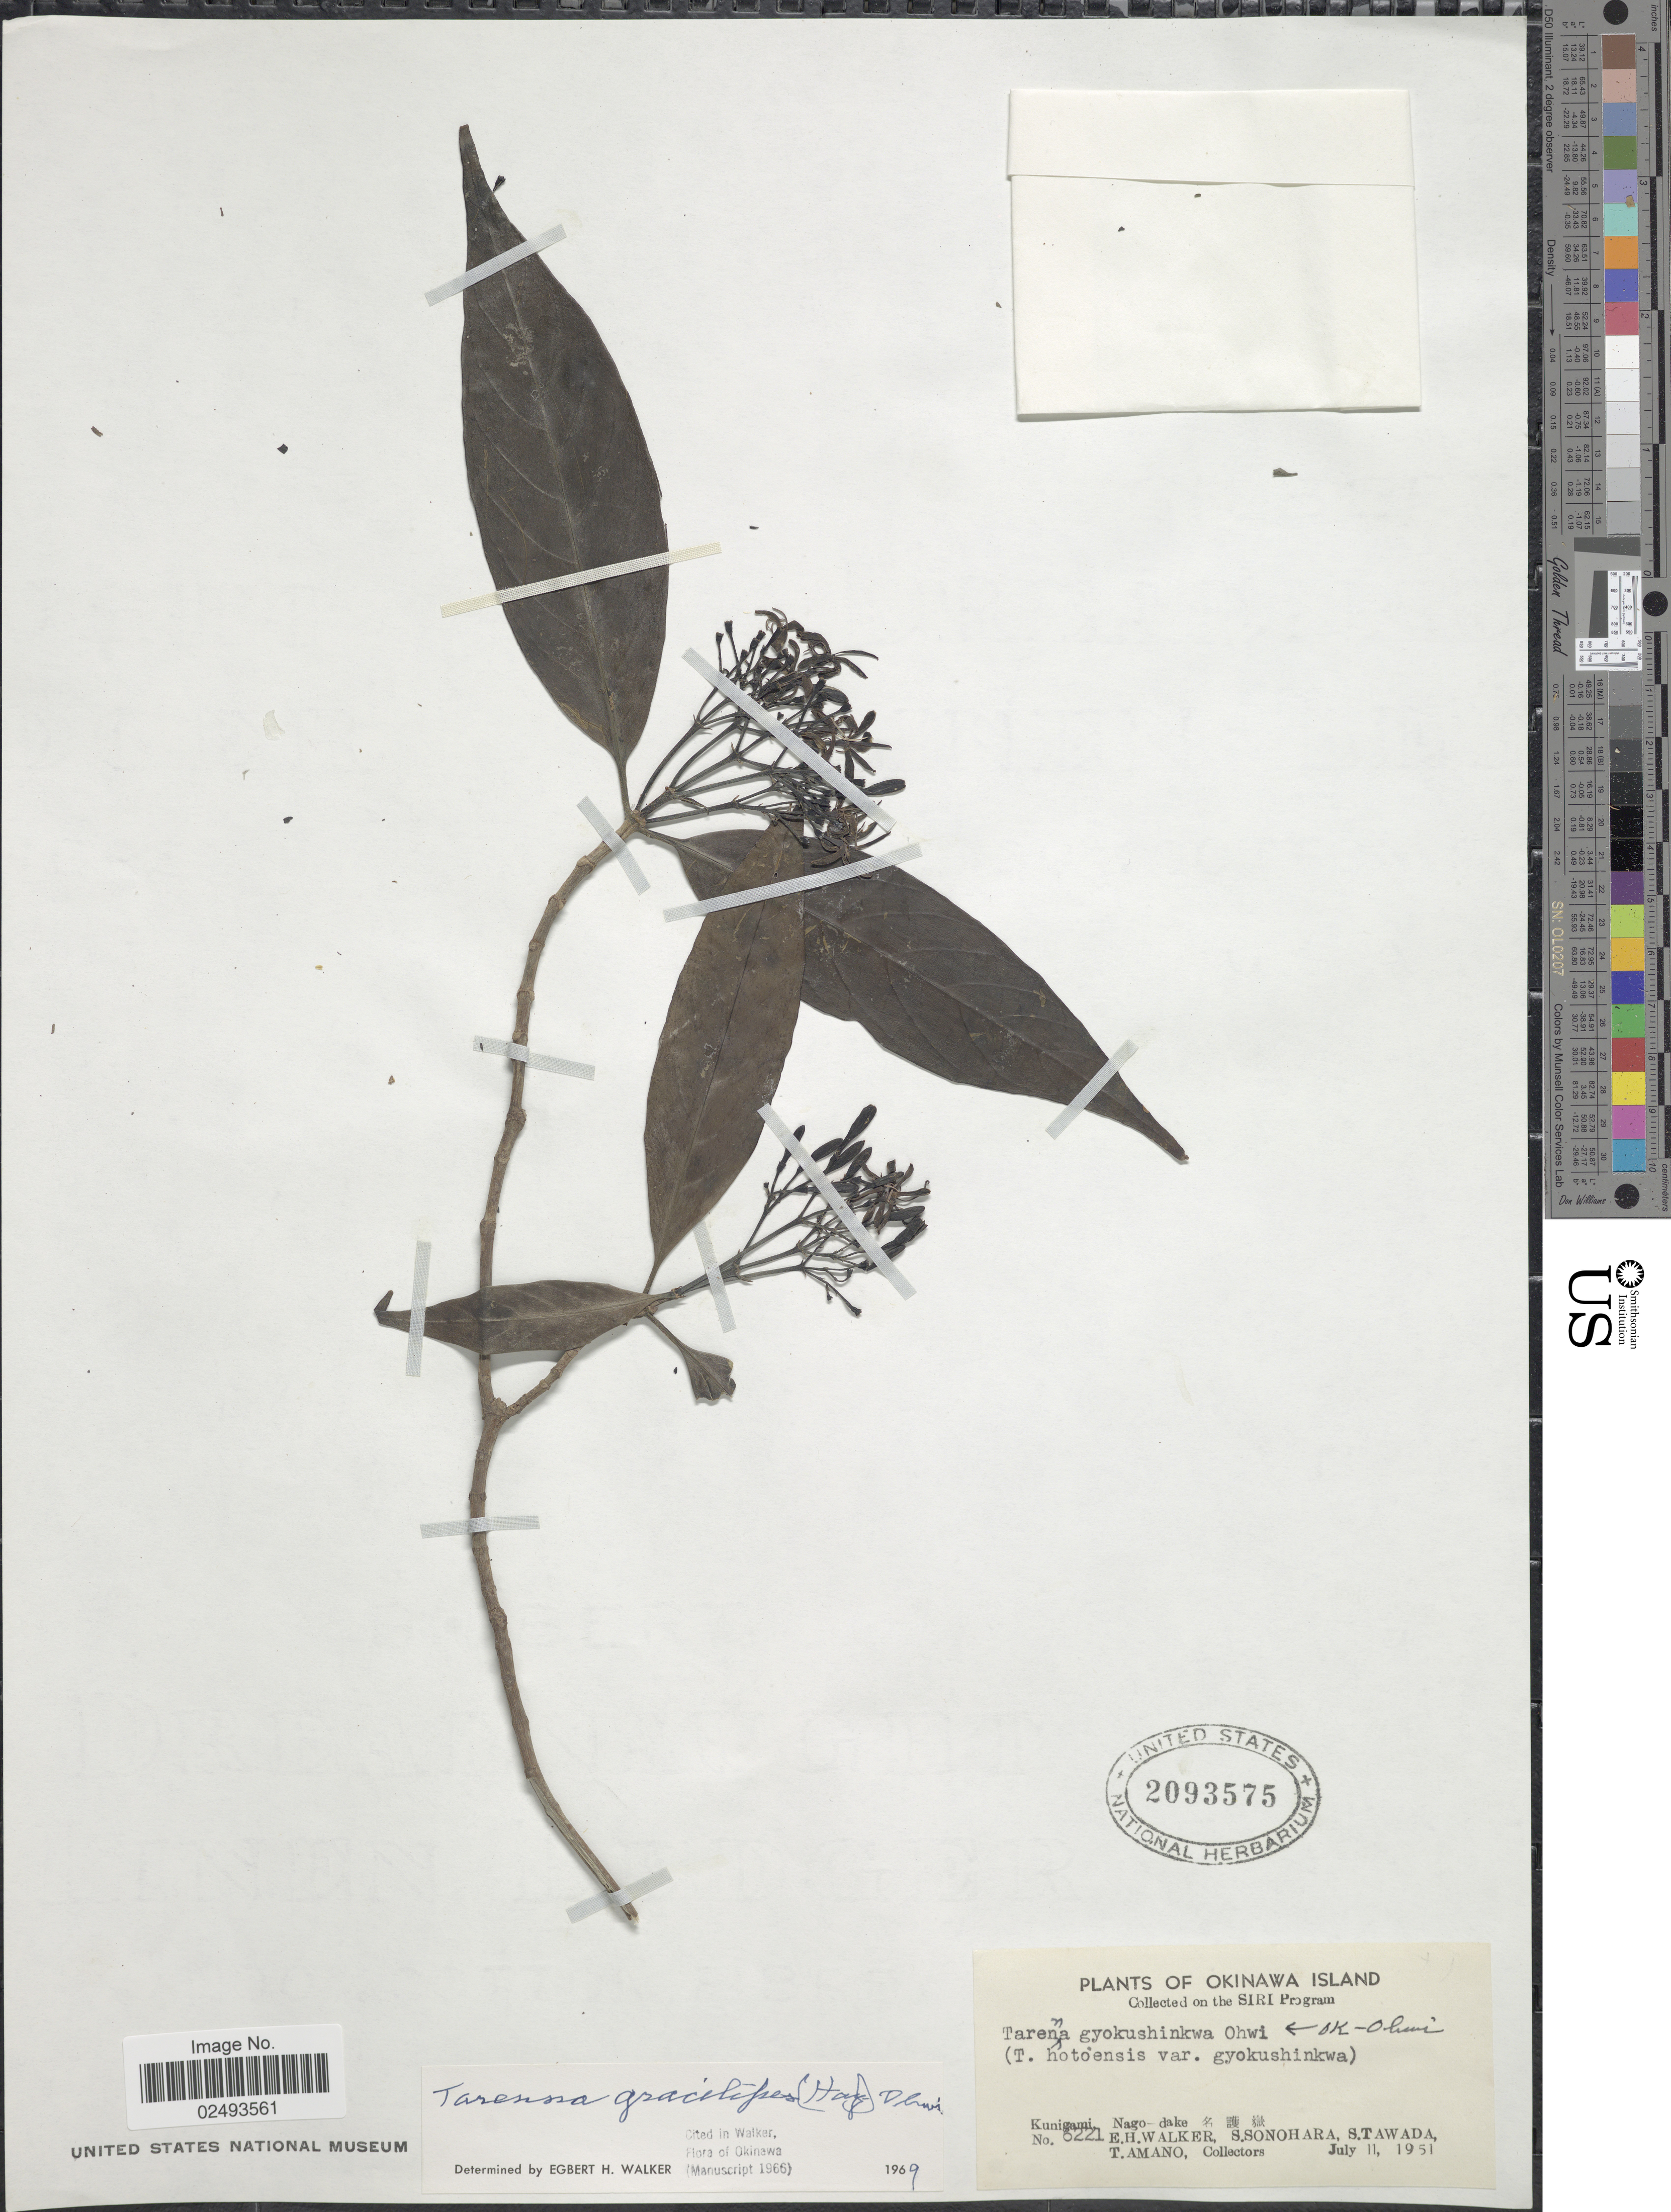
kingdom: Plantae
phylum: Tracheophyta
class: Magnoliopsida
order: Gentianales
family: Rubiaceae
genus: Tarenna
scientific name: Tarenna gracilipes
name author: (Hayata) Ohwi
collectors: E. H. Walker, S. Sonohara, S. Tawada & T. Amano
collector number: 6221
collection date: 1951-07-11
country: Japan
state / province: Okinawa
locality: Okinawa Island, Kunigama Nago-dake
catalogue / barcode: US 2093575